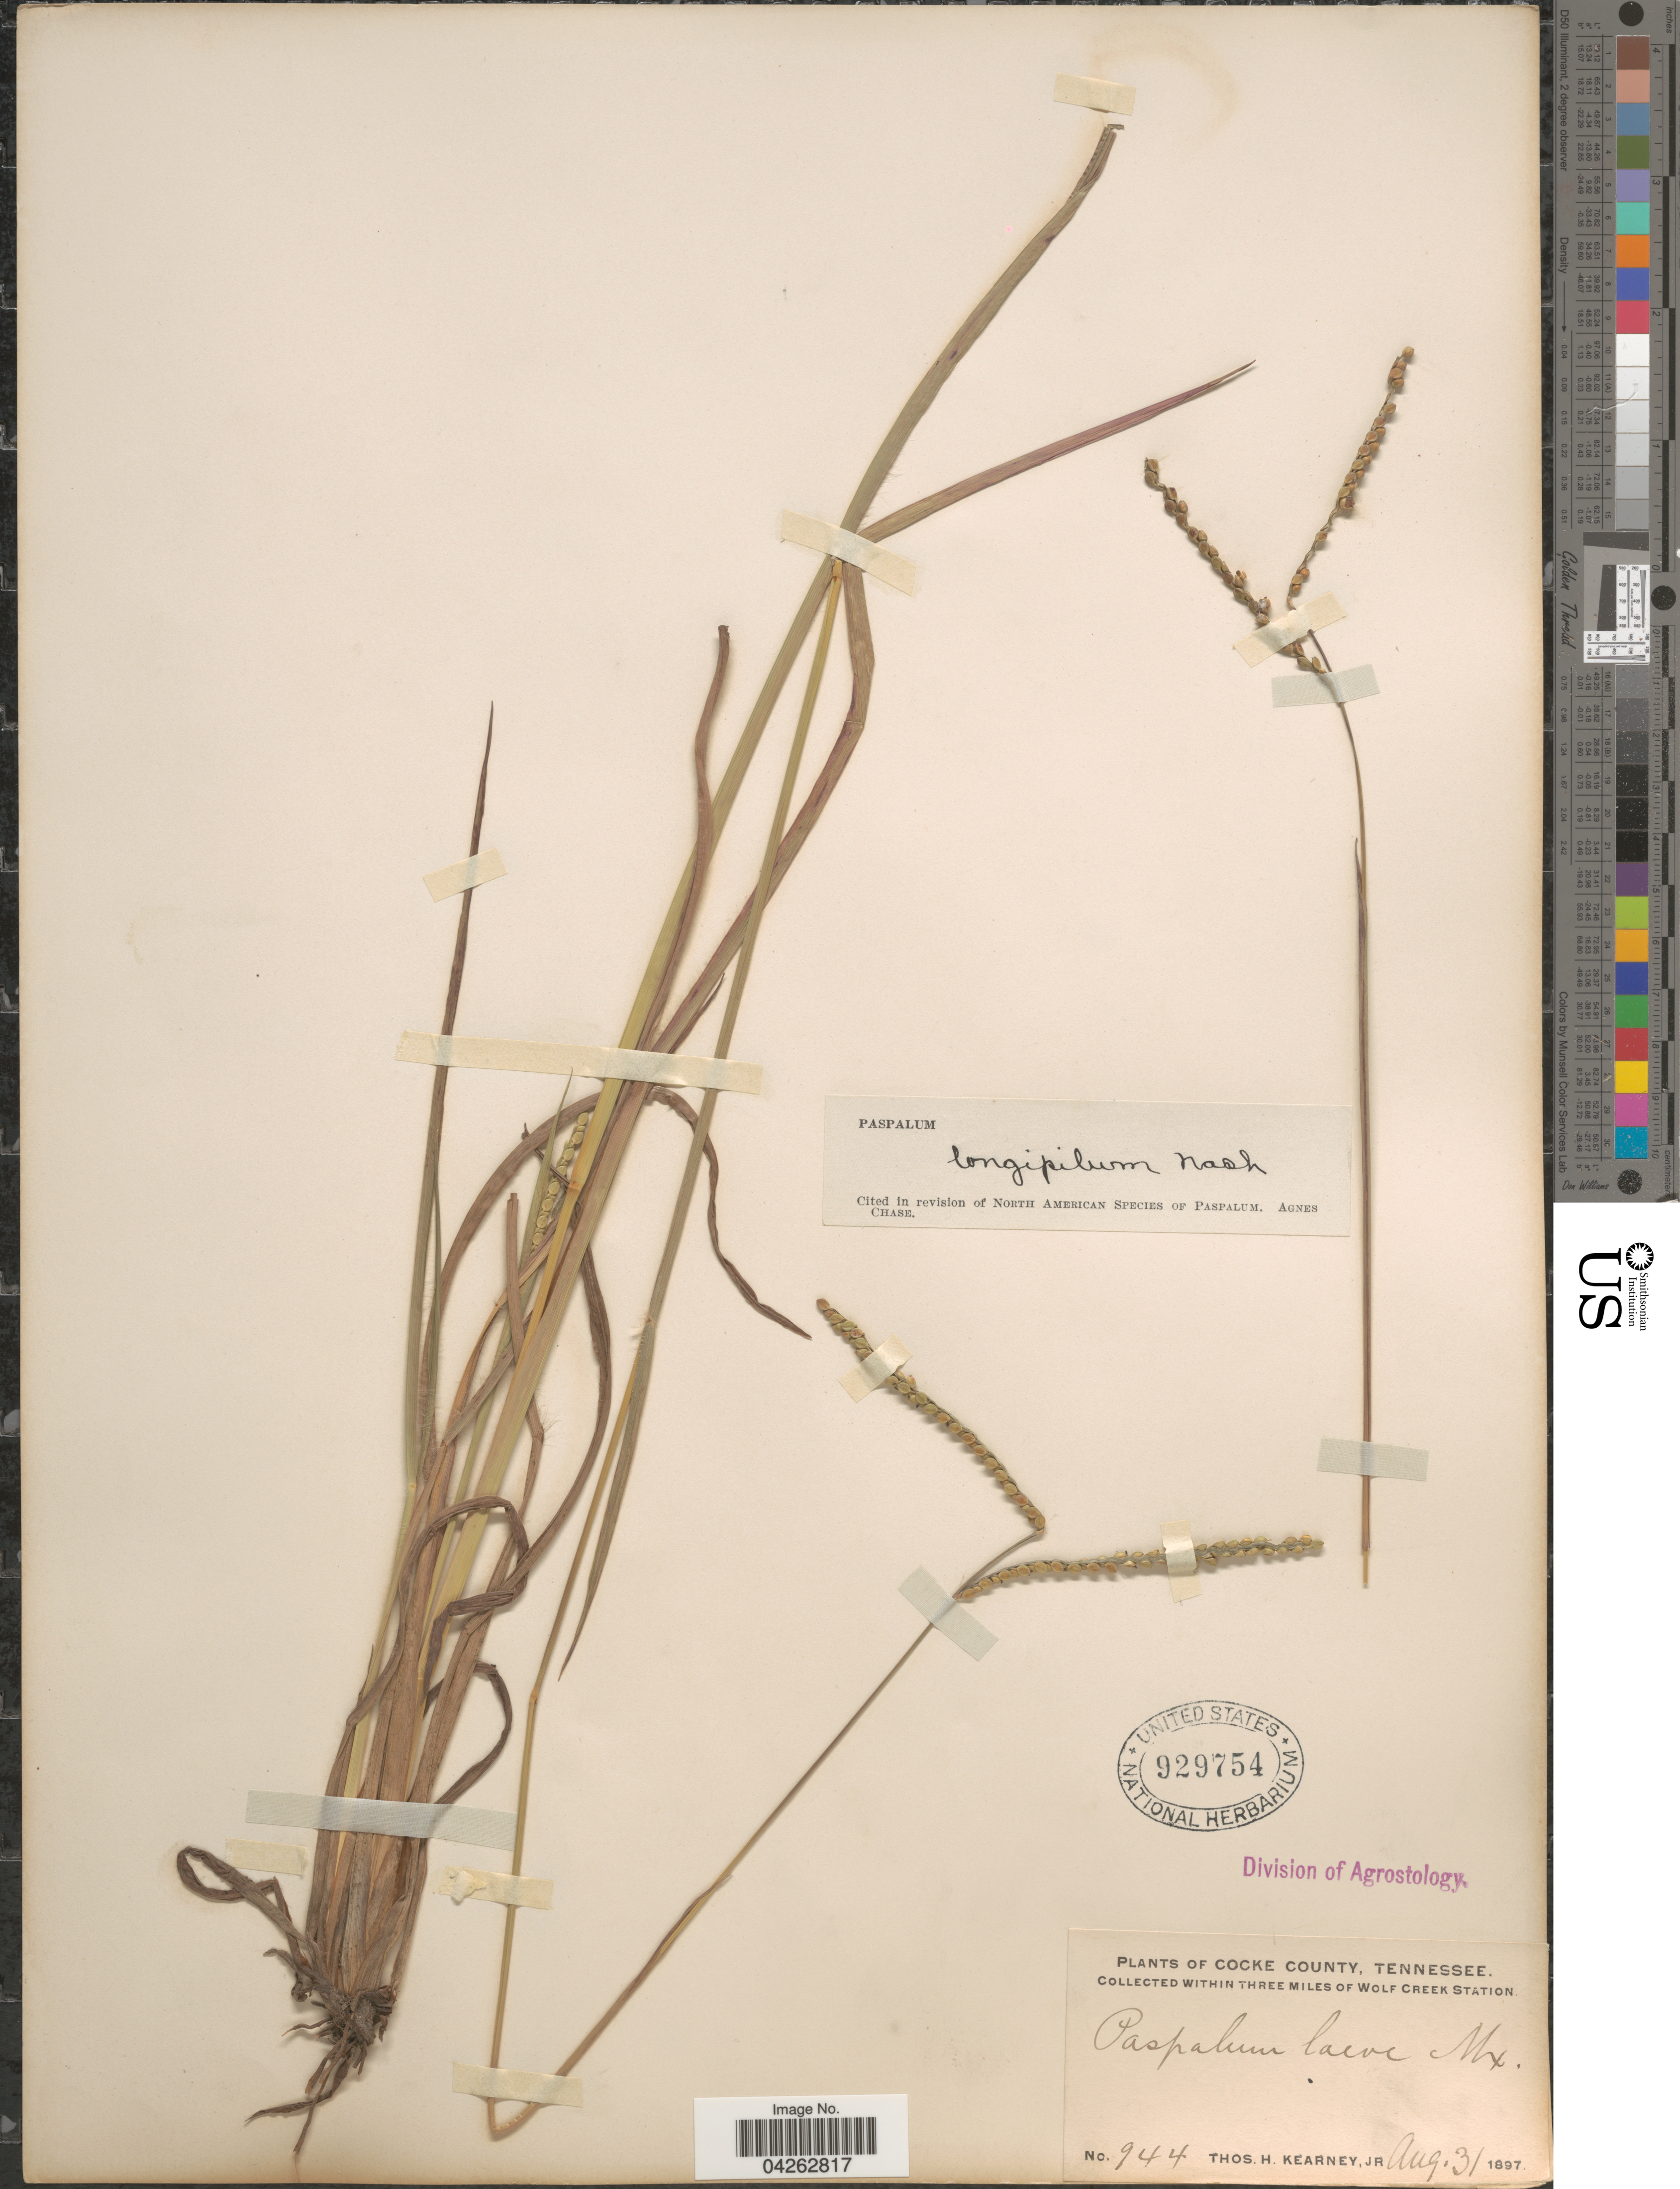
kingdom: Plantae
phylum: Tracheophyta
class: Liliopsida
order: Poales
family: Poaceae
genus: Paspalum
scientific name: Paspalum longipilum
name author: Nash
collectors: T. H. Kearney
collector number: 944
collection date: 1897-08-31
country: United States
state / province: Tennessee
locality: Cocke County. Within three miles of Wolf Creek Station.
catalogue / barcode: US 929754